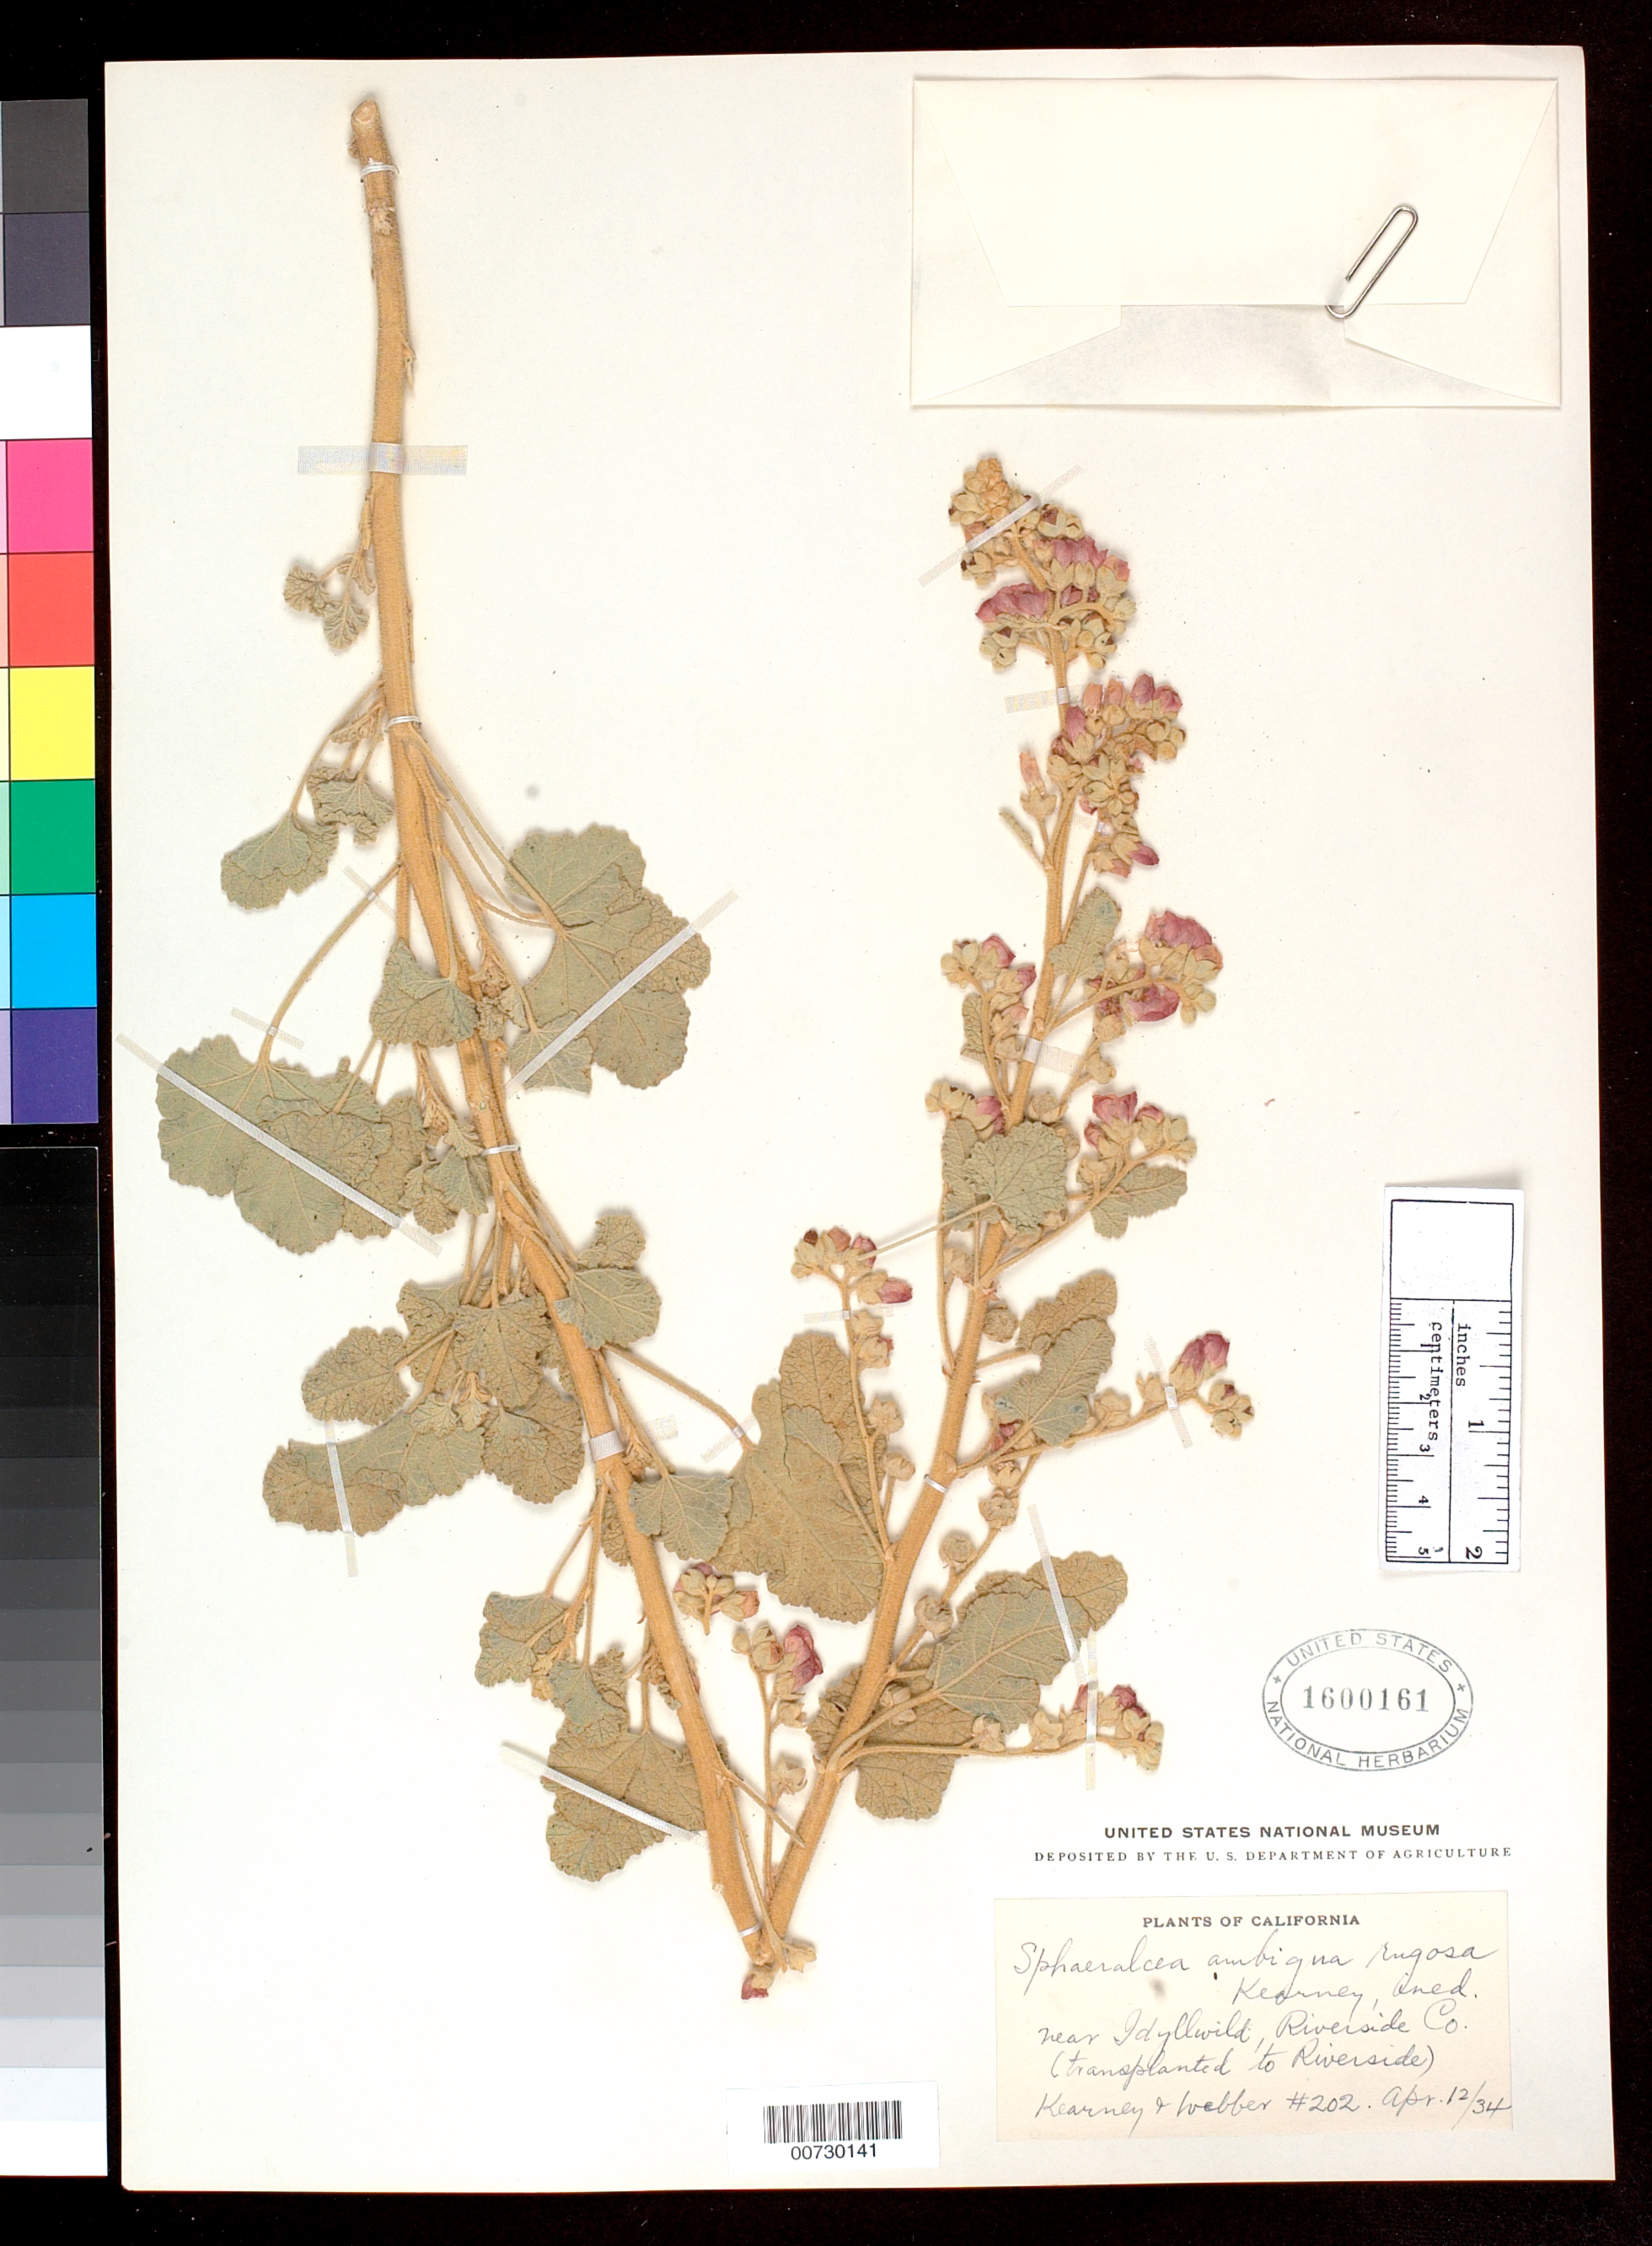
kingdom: Plantae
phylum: Tracheophyta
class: Magnoliopsida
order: Malvales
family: Malvaceae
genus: Sphaeralcea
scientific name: Sphaeralcea ambigua var. rugosa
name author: Kearney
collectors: T. H. Kearney & J. M. Webber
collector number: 202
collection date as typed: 12 Apr 1934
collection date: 1934-04-12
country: United States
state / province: California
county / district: Riverside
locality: Near Idyllwild. San Jacinto Mts.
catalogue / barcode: US 1600161